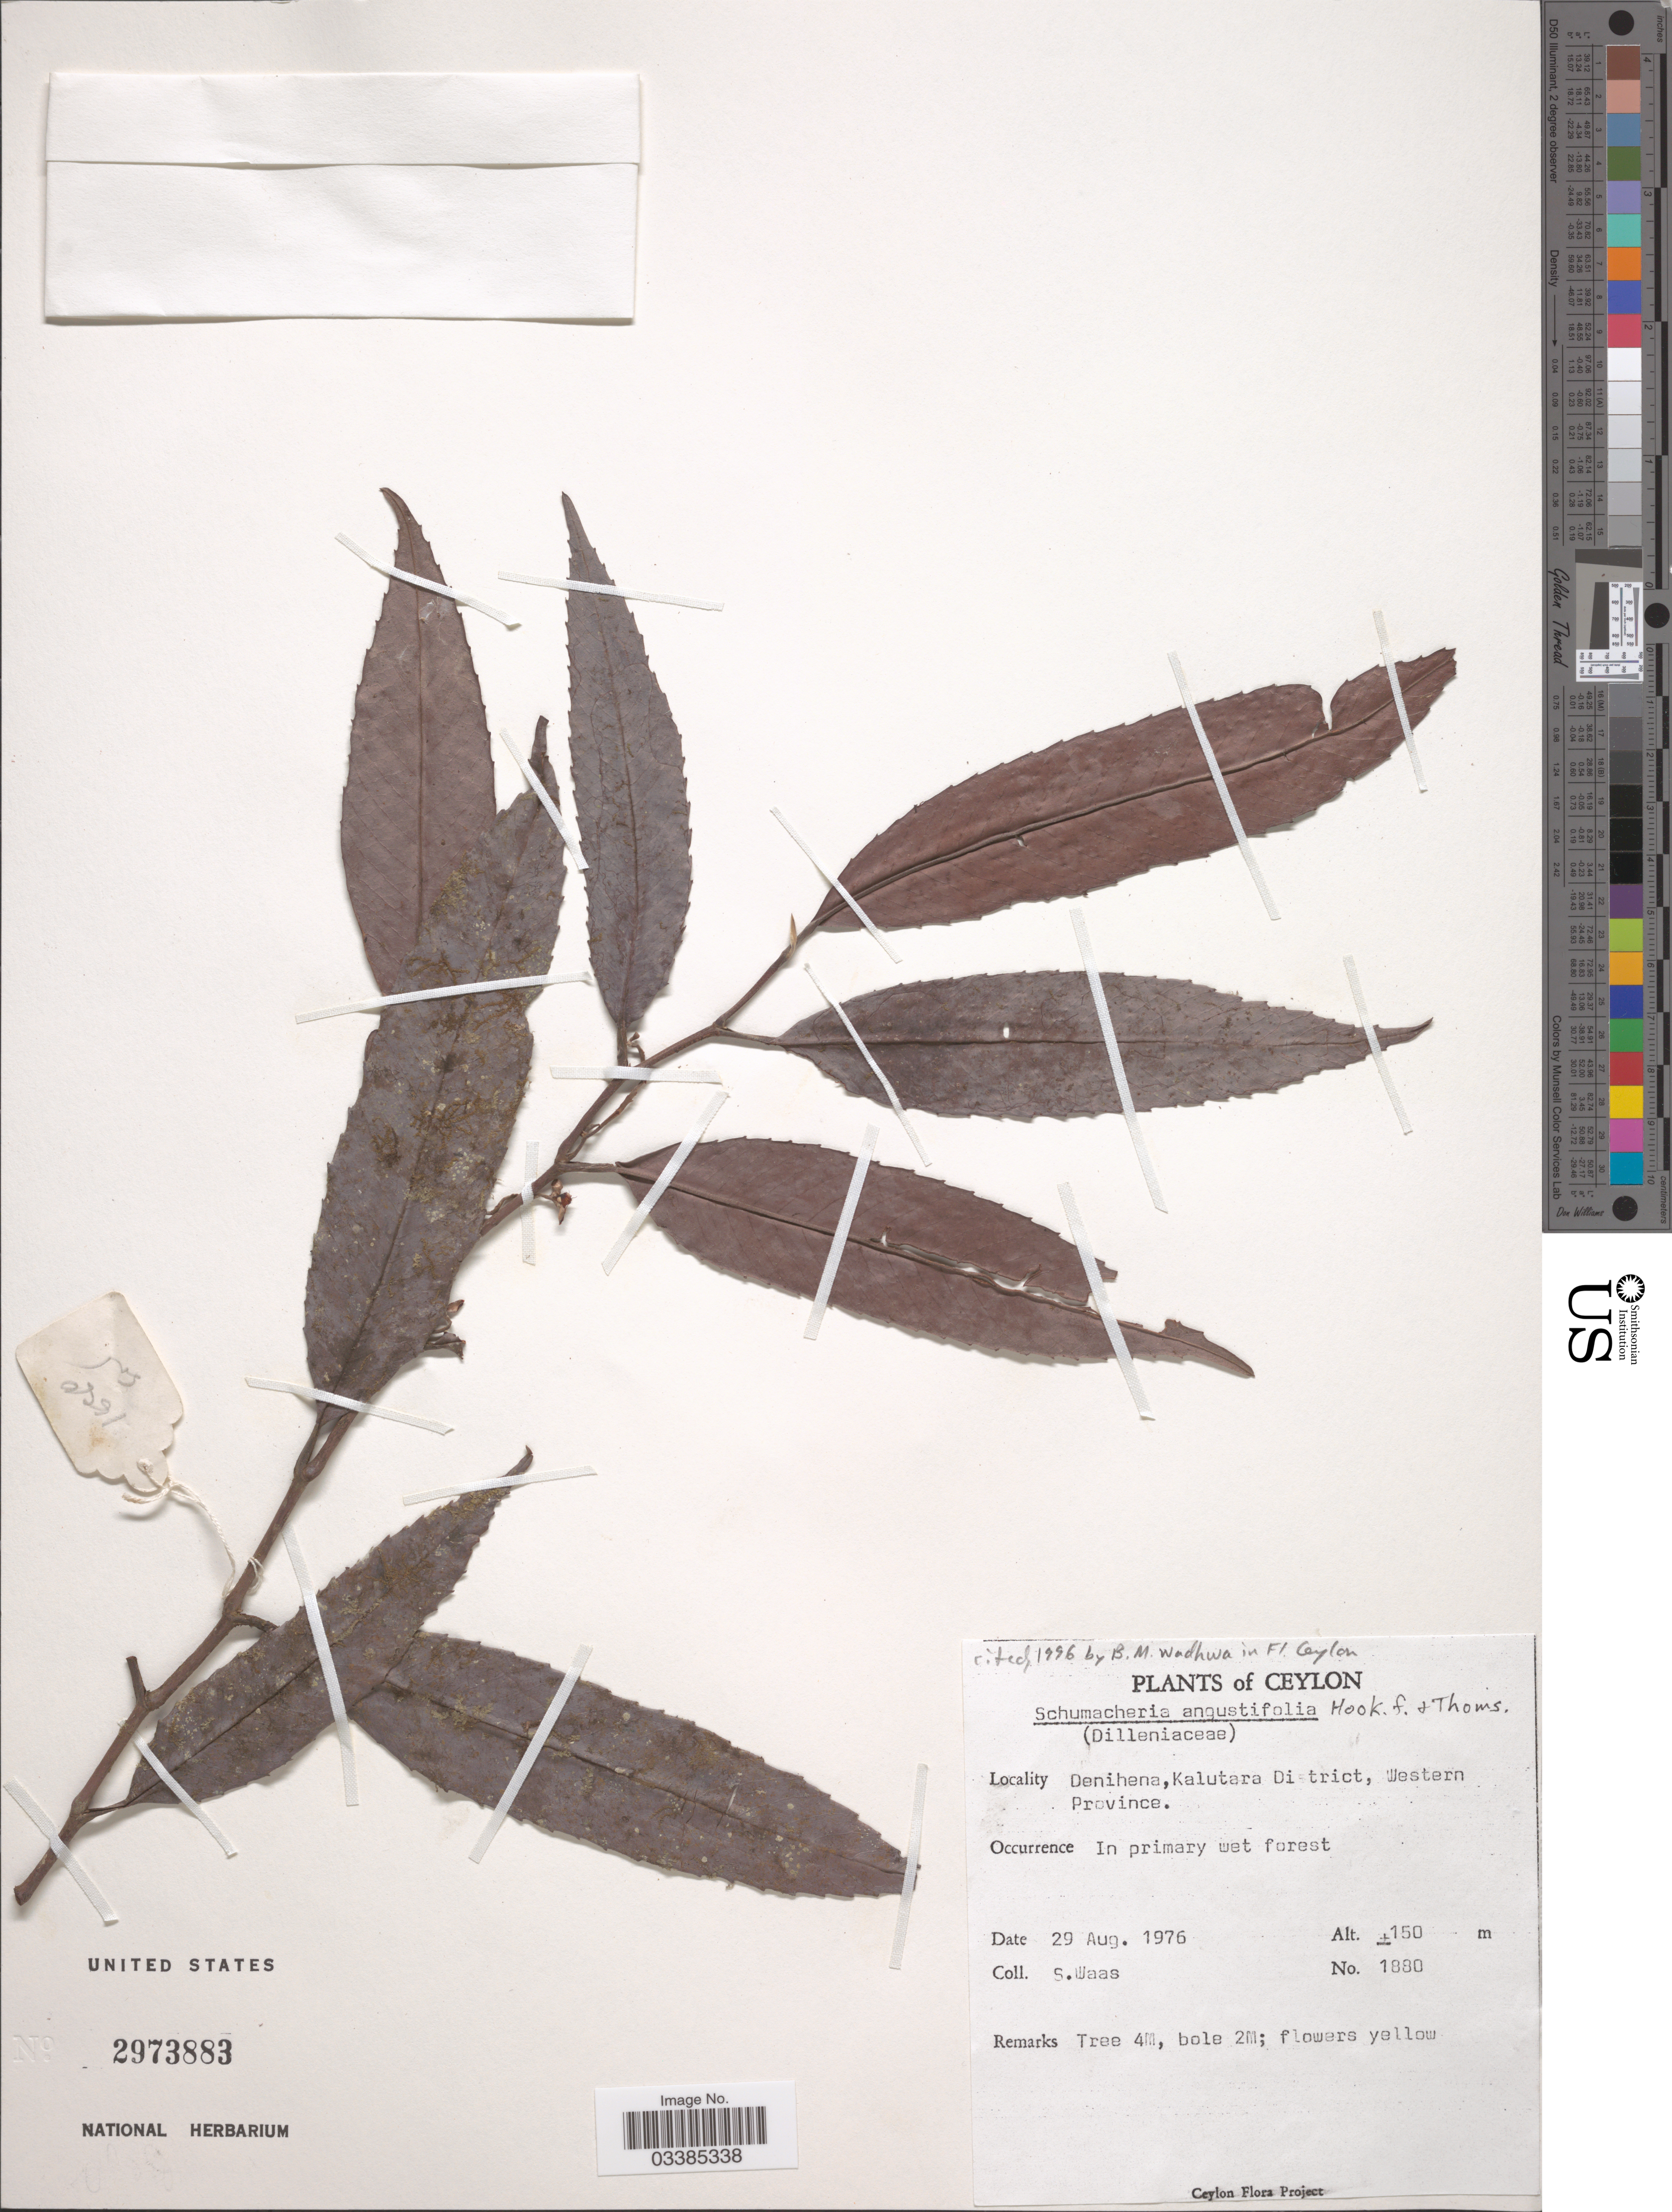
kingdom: Plantae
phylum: Tracheophyta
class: Magnoliopsida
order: Dilleniales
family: Dilleniaceae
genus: Schumacheria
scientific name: Schumacheria angustifolia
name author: Hook. f. & Thomson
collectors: S. Waas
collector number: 1880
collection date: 1976-08-29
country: Sri Lanka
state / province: Western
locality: Ceylon. Denihena, Kalutara District.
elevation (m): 150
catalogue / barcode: US 2973883